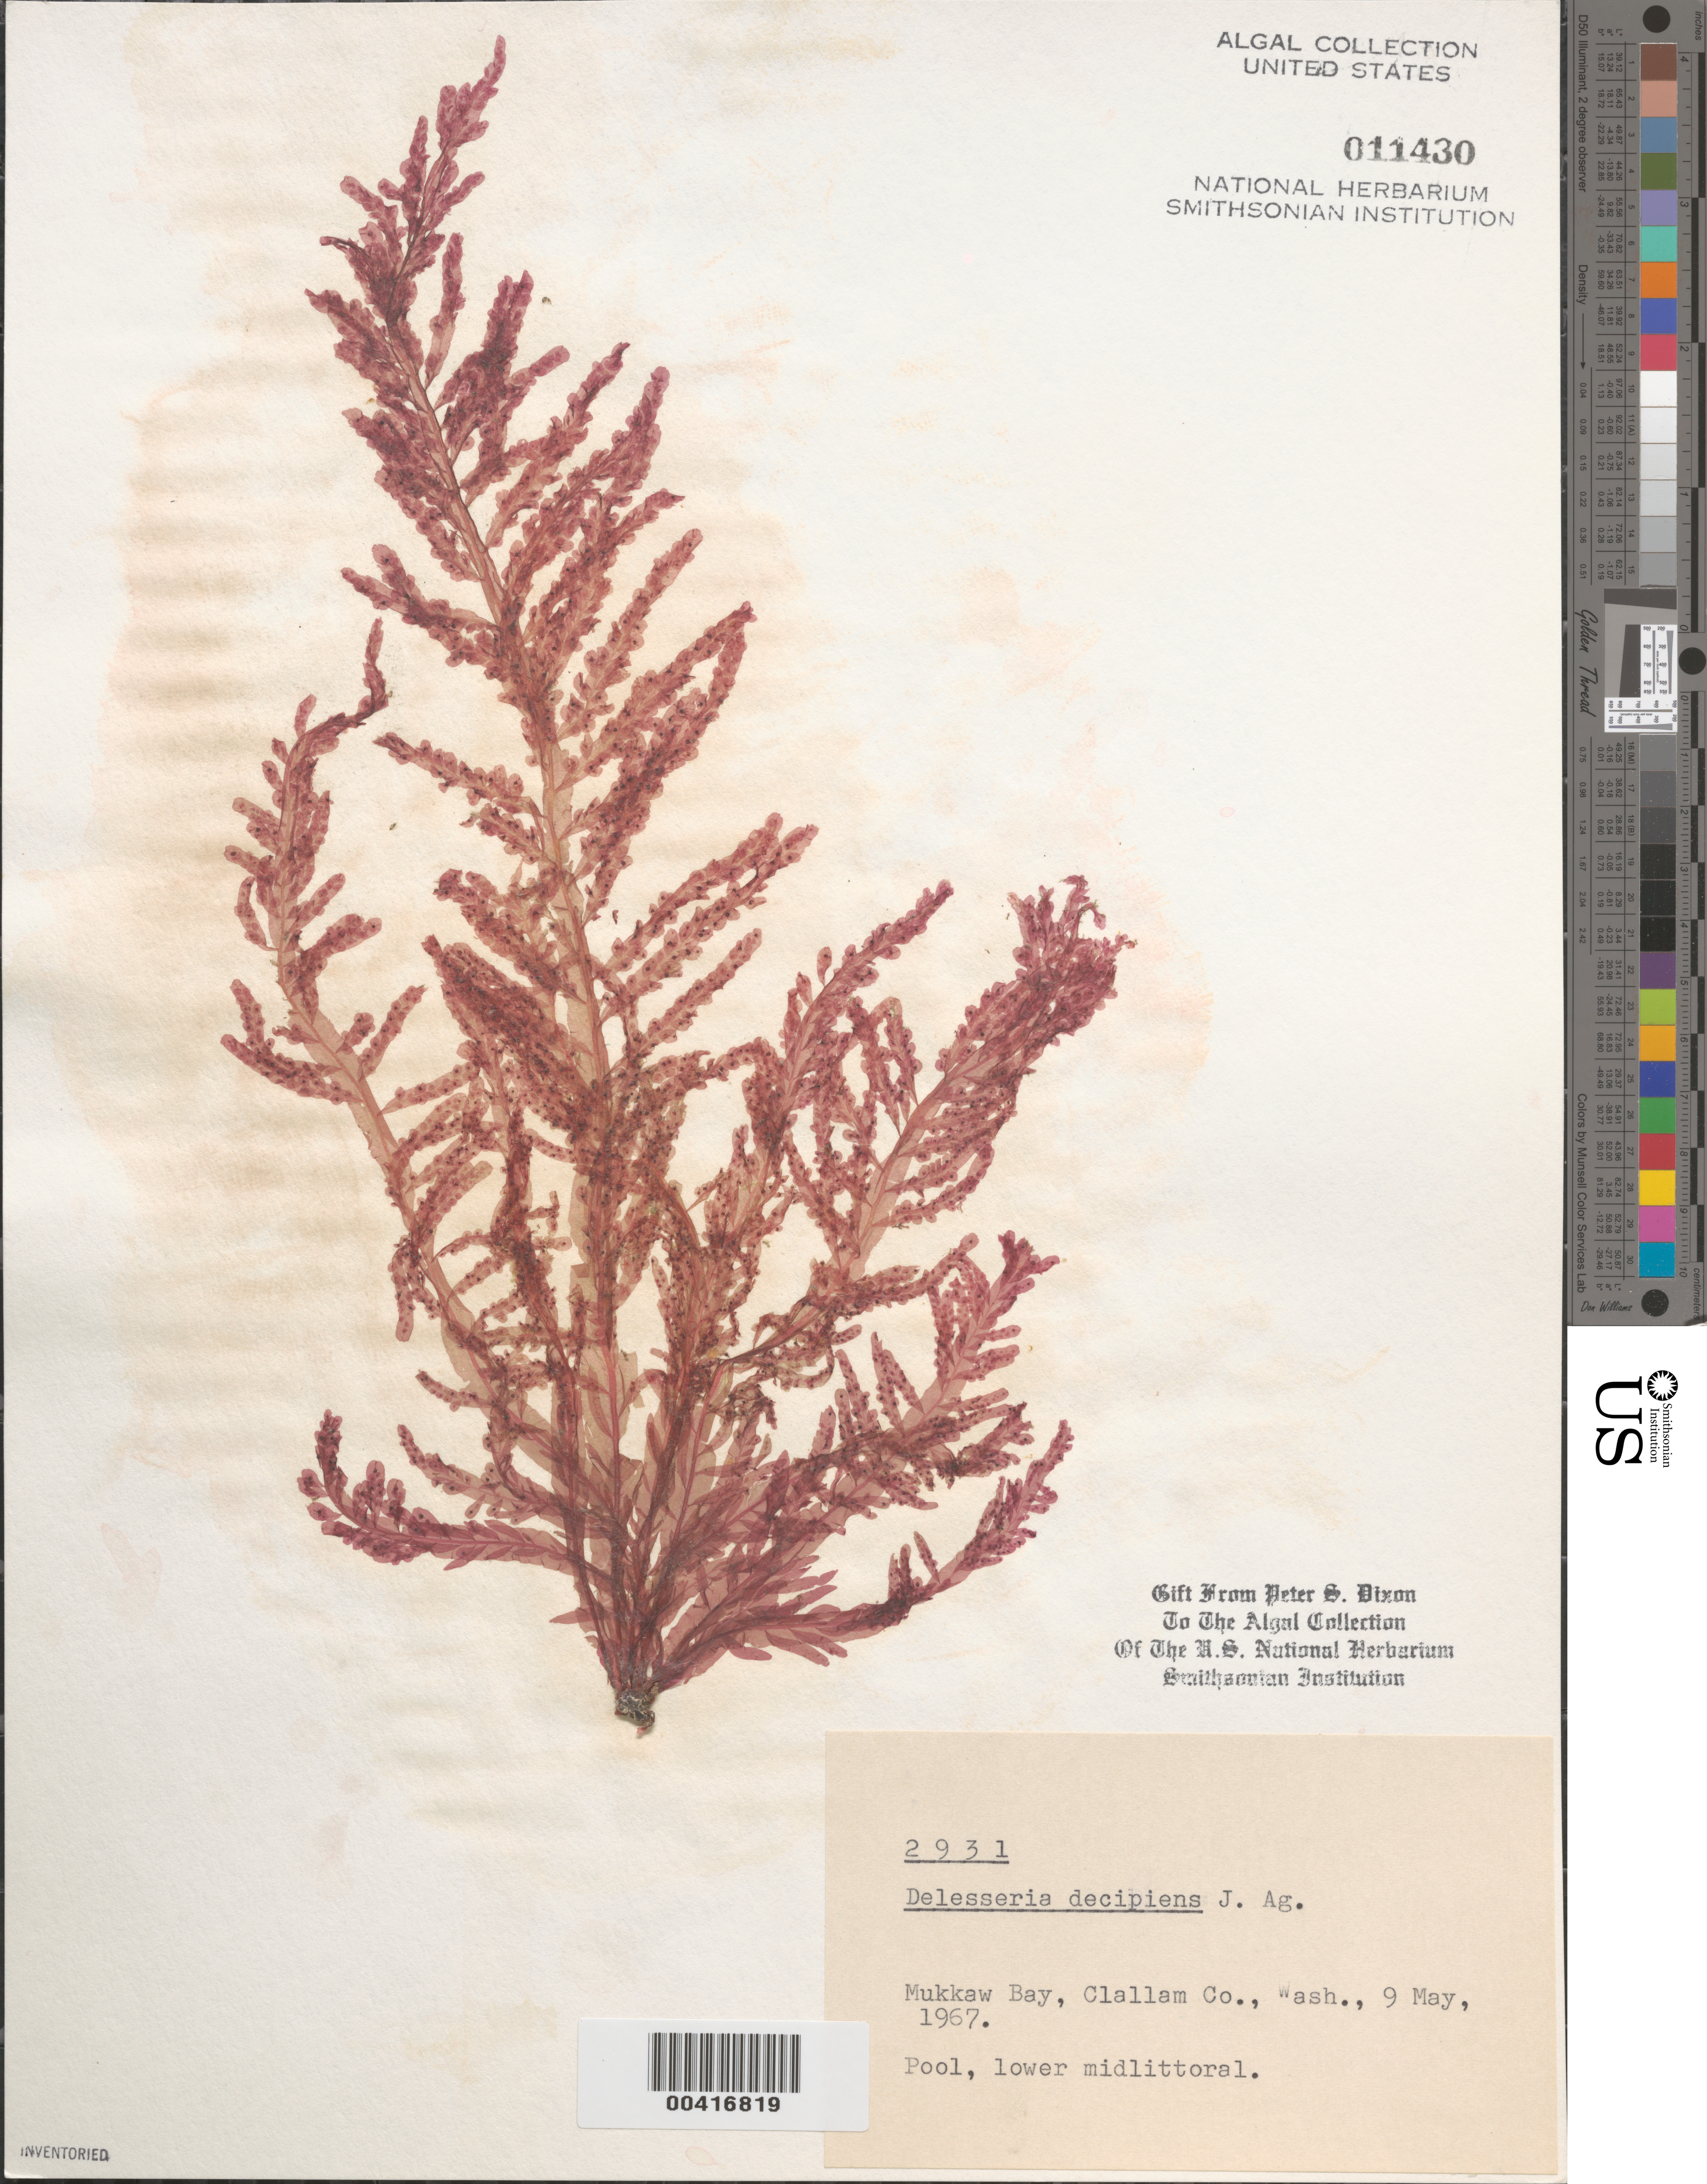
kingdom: Plantae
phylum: Rhodophyta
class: Florideophyceae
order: Ceramiales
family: Delesseriaceae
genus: Cumathamnion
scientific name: Cumathamnion decipiens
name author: (J. Agardh) M.J. Wynne & G.W. Saunders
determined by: Algae name updating Project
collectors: P. S. Dixon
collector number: PSD 2931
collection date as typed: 09 May 1967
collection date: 1967-05-09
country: United States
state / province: Washington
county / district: Clallam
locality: Mukkaw Bay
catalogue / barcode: US 11430